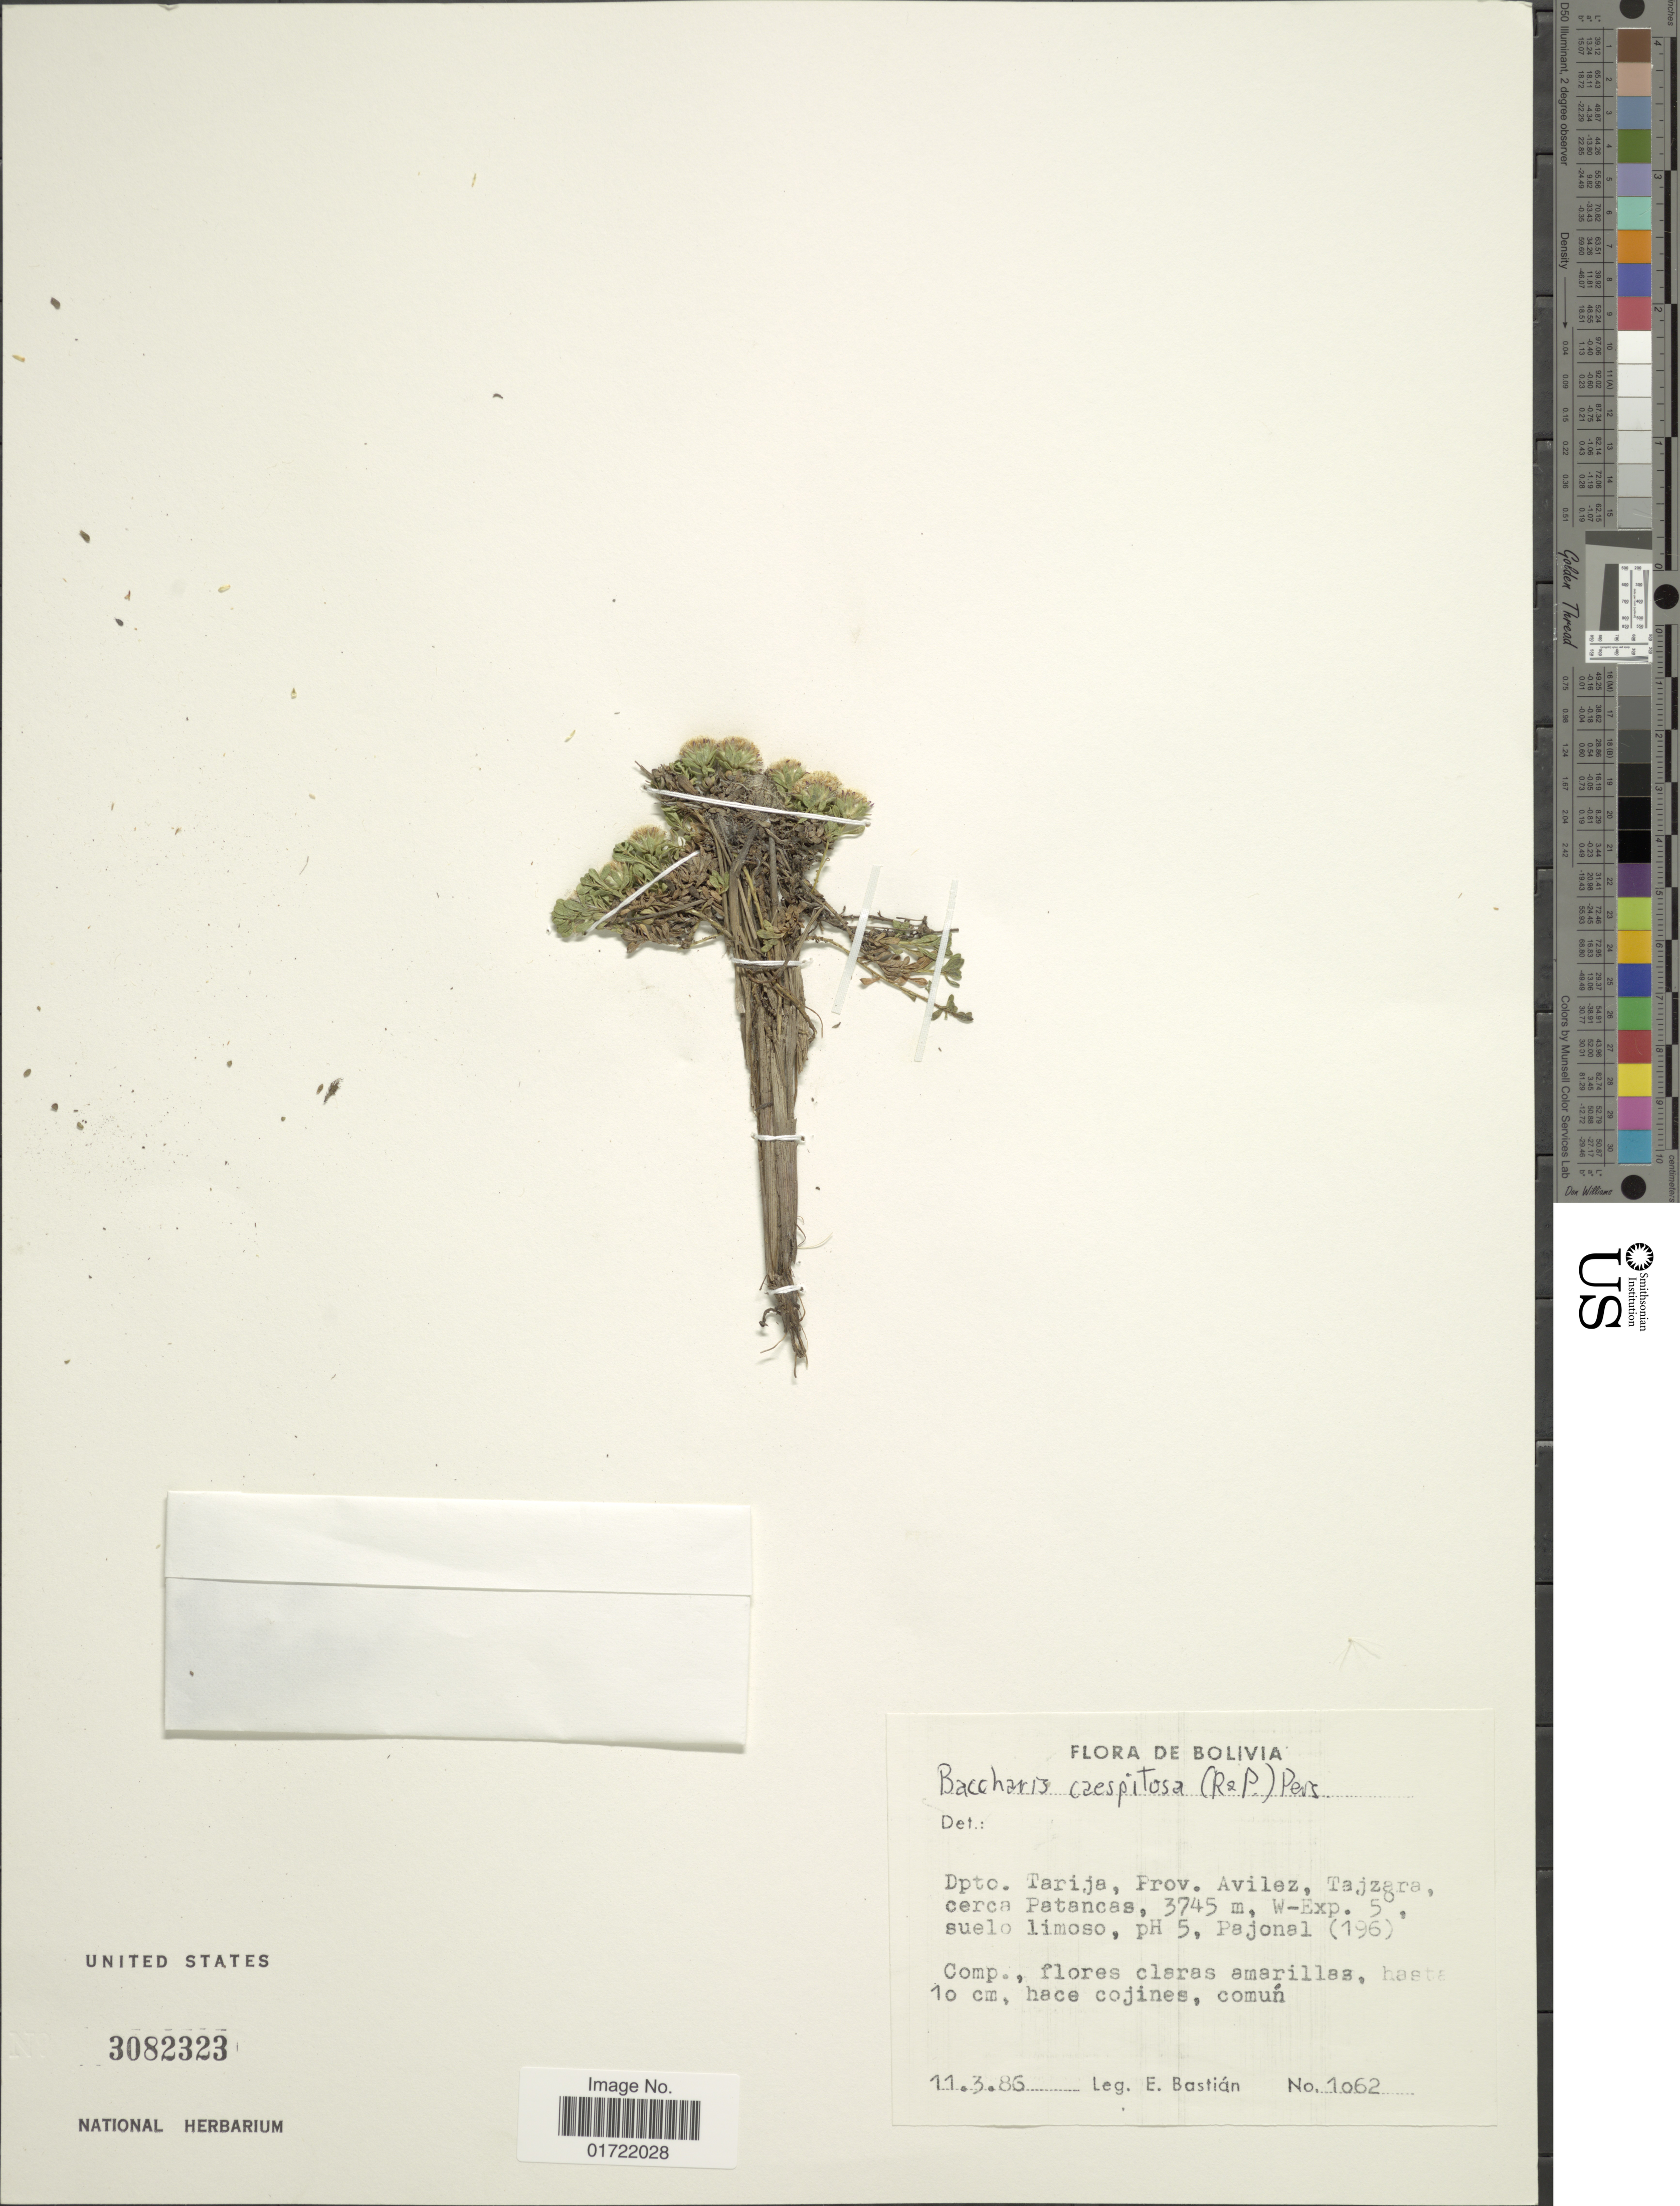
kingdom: Plantae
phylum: Tracheophyta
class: Magnoliopsida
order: Asterales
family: Asteraceae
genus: Baccharis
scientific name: Baccharis caespitosa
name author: (Ruiz & Pav.) Pers.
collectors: E. Bastian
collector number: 1062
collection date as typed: Transcribed d/m/y: 11/3/86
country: Bolivia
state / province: Tarija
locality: Dpto. Tarjia, Prov. Avilez, Tajzara, cerca Patancas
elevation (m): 3745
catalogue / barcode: US 3082323